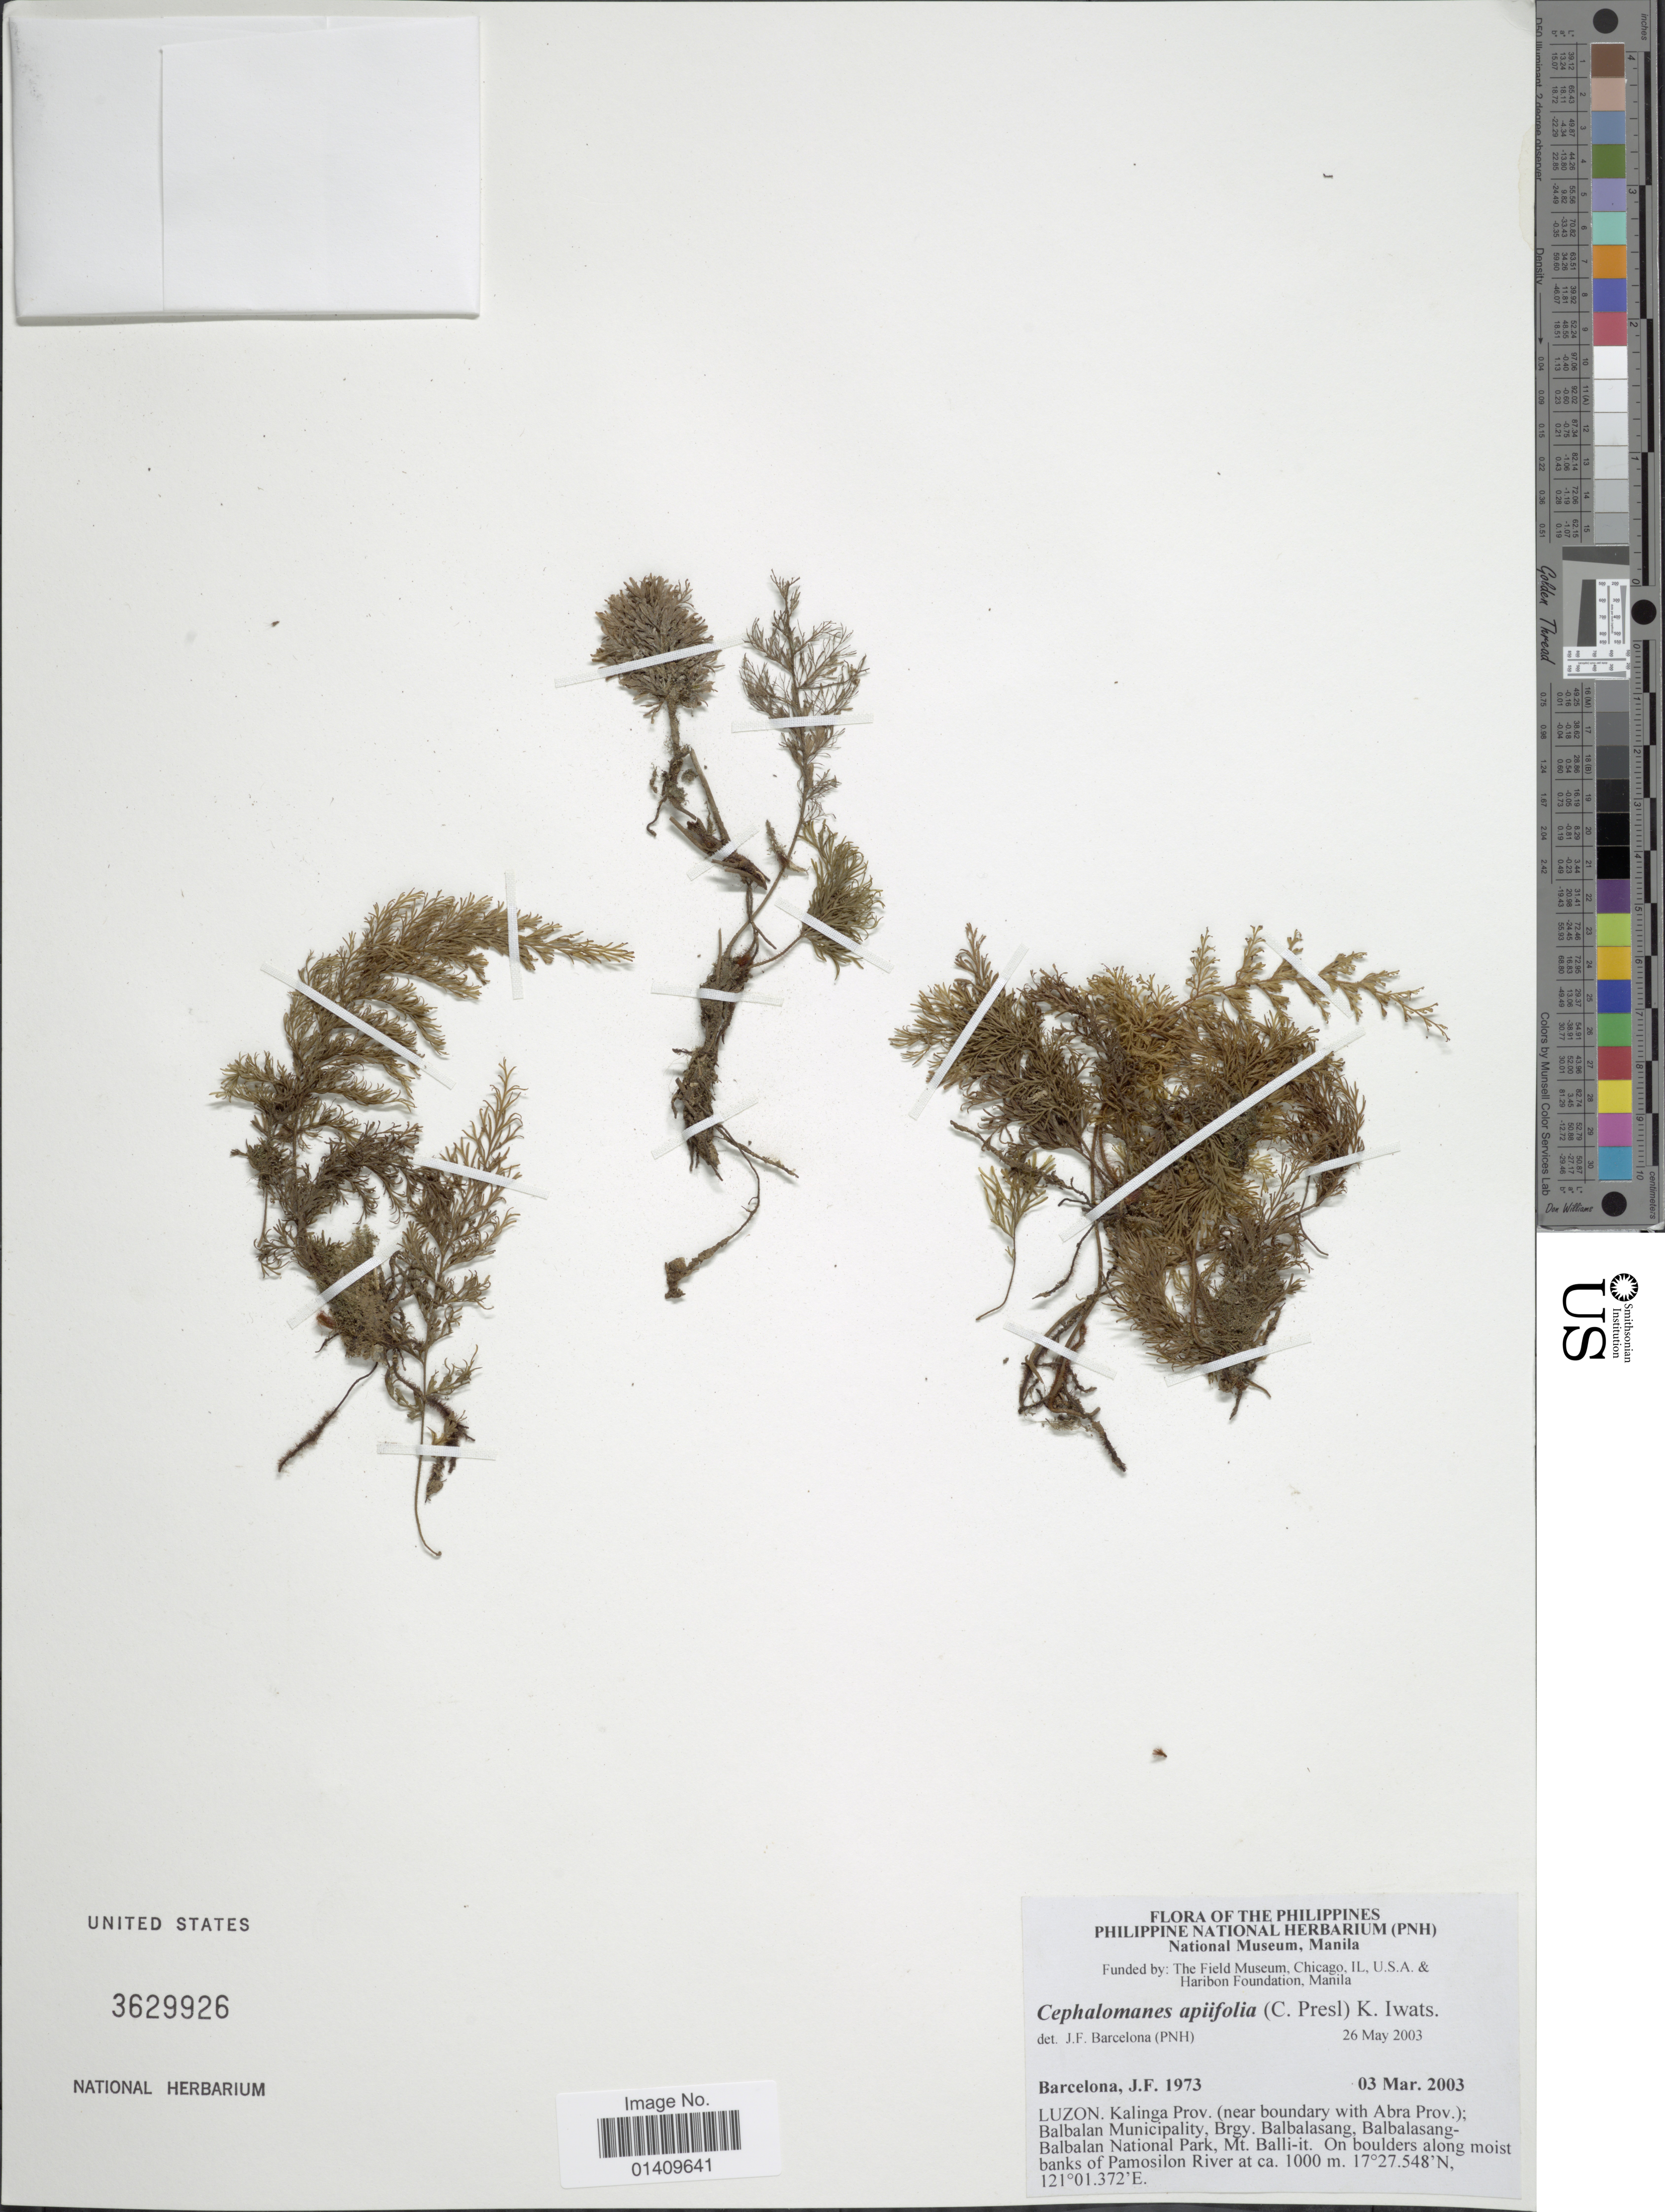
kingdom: Plantae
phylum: Tracheophyta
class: Polypodiopsida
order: Hymenophyllales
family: Hymenophyllaceae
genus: Callistopteris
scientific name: Callistopteris apiifolia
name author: (C. Presl) Copel.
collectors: J. F. Barcelona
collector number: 1973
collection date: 2003-03-03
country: Philippines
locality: Luzon. Kalinga prov. near boundary with Abra prov Blabalan Municipality Brgy. Balbalasang, Balbalasang Balbalan national park, Mt. Balli it. On boulders along mist banks of Pamosilon river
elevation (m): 1000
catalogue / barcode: US 3629926